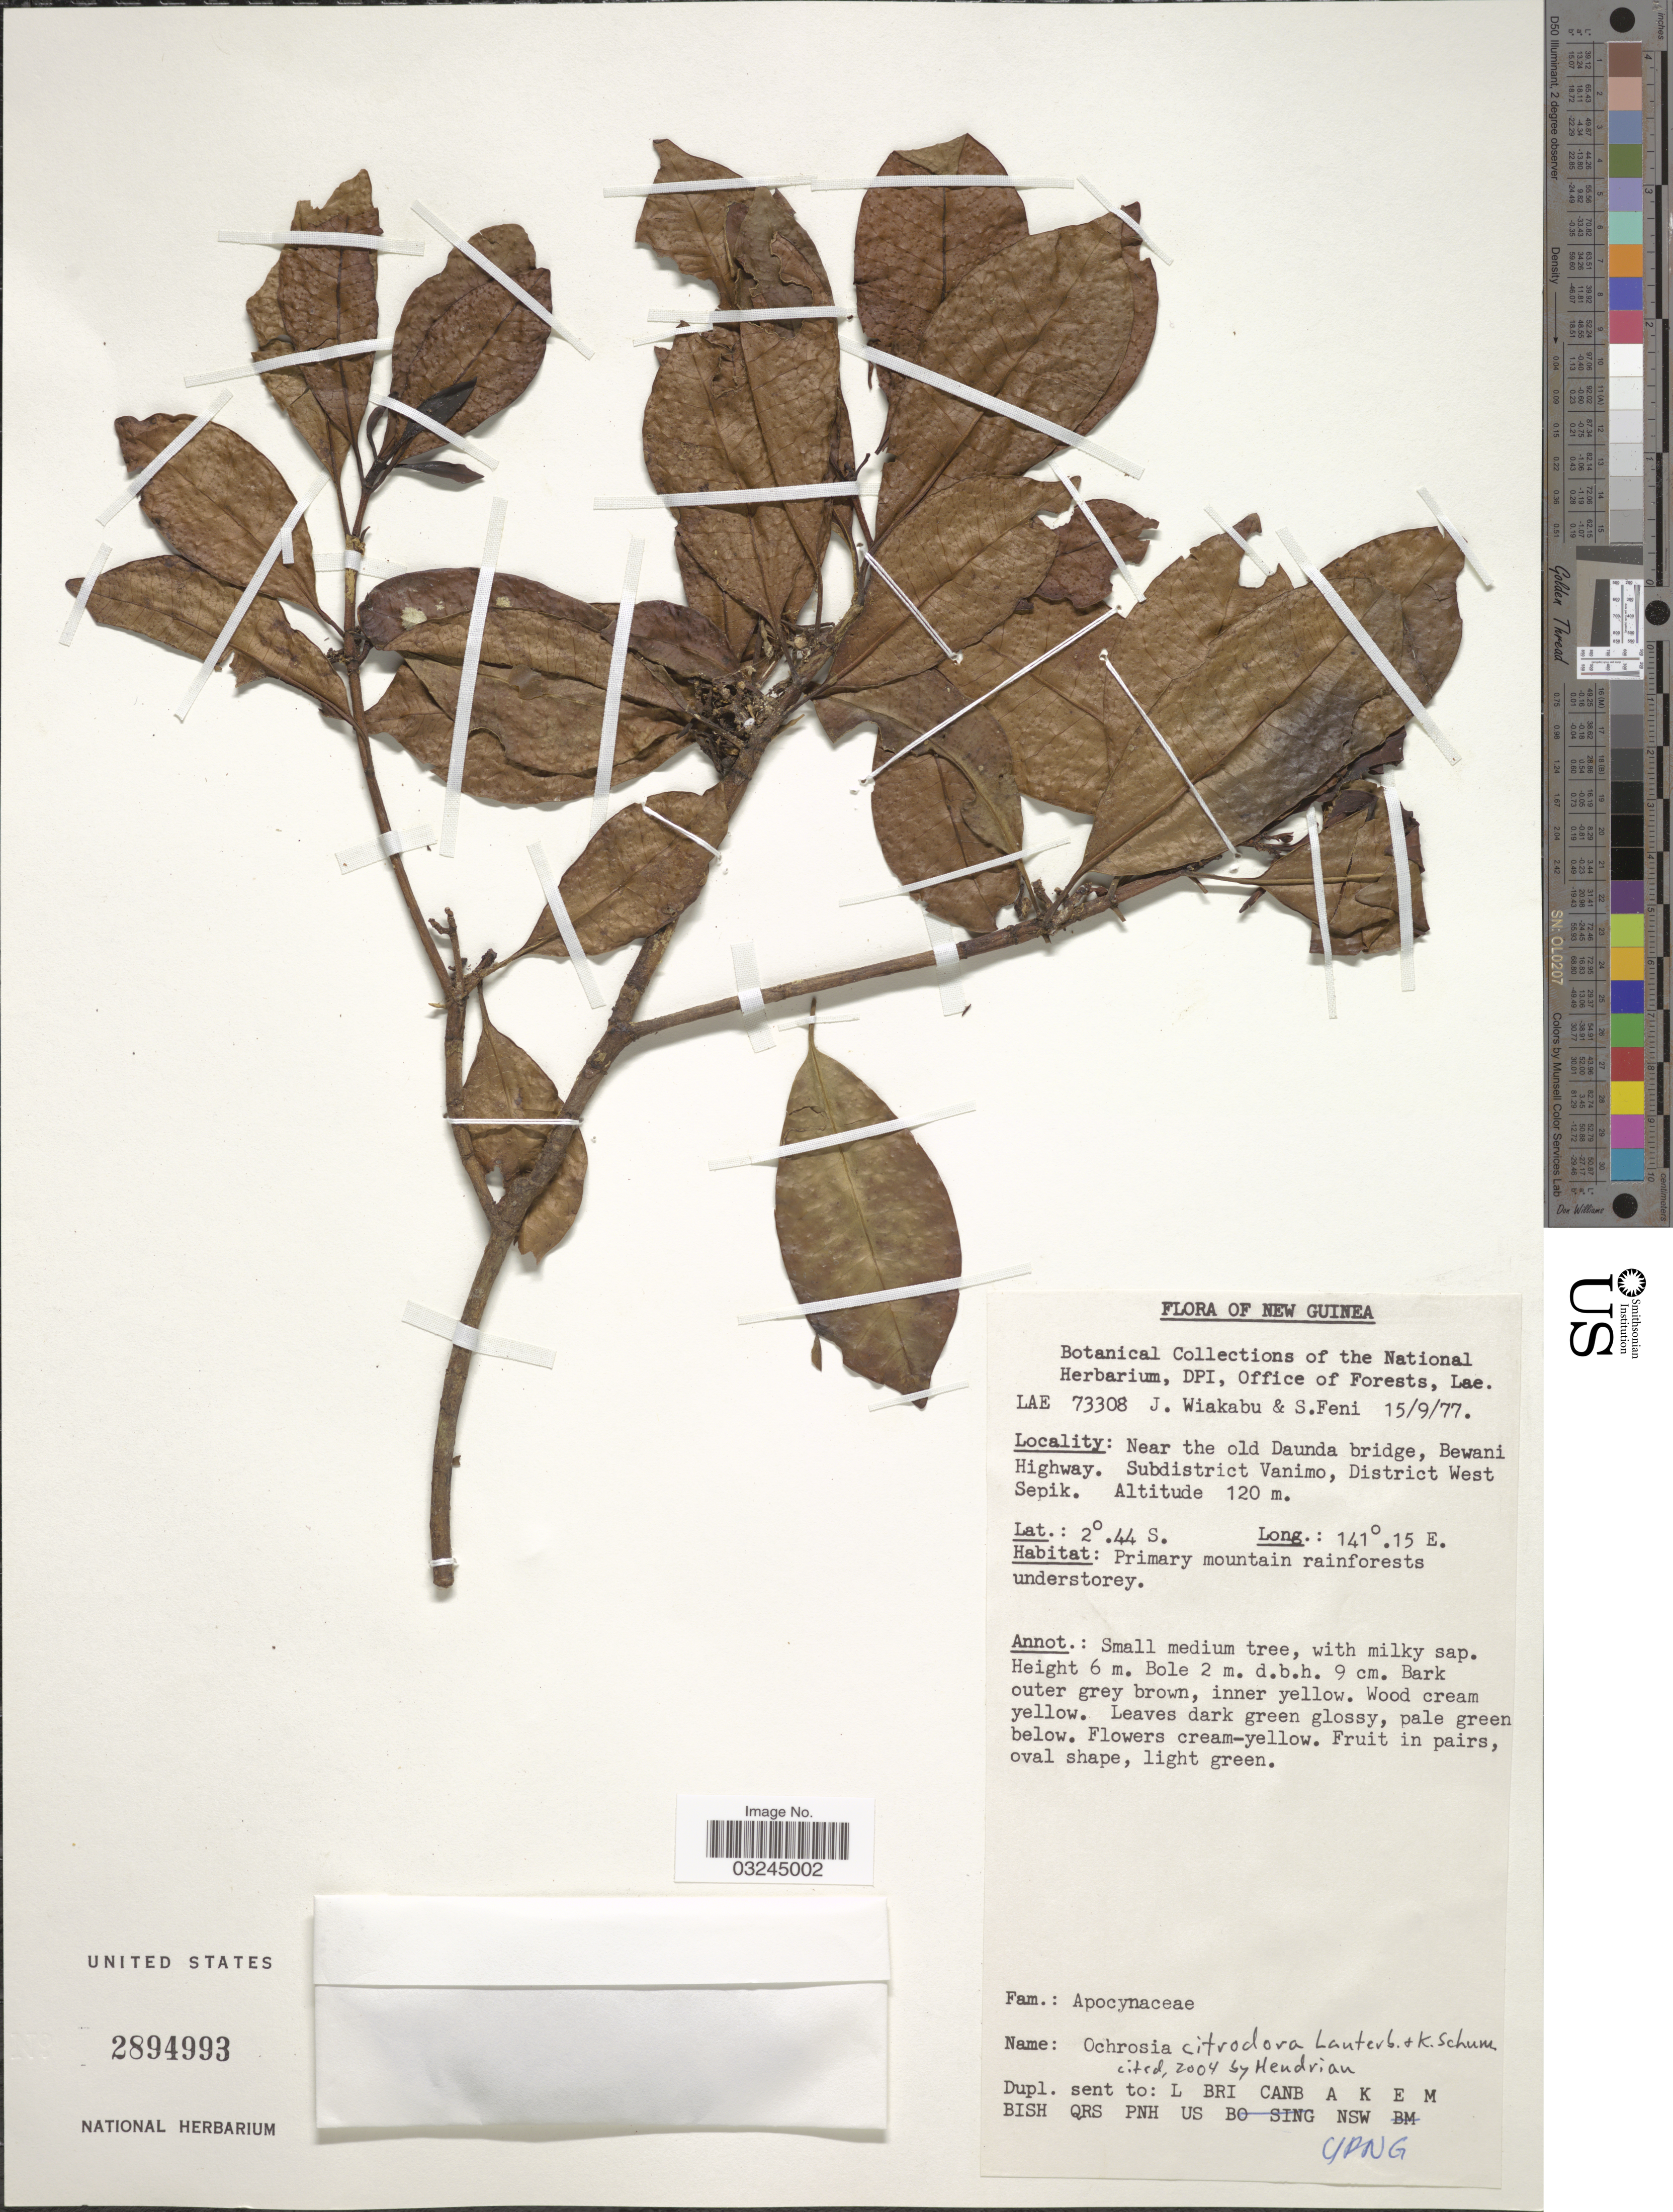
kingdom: Plantae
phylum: Tracheophyta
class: Magnoliopsida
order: Gentianales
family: Apocynaceae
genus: Ochrosia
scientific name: Ochrosia citriodora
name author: K. Schum. & Lauterb.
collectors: J. Wiakabu & S. Feni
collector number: LAE73308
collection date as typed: Transcribed d/m/y: 15/9/77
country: Papua New Guinea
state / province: Sandaun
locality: New Guinea. Near the old Daunda bridge, Bewani Highway. Subdistrict Vanimo, District West Sepik.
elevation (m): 120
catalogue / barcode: US 2894993